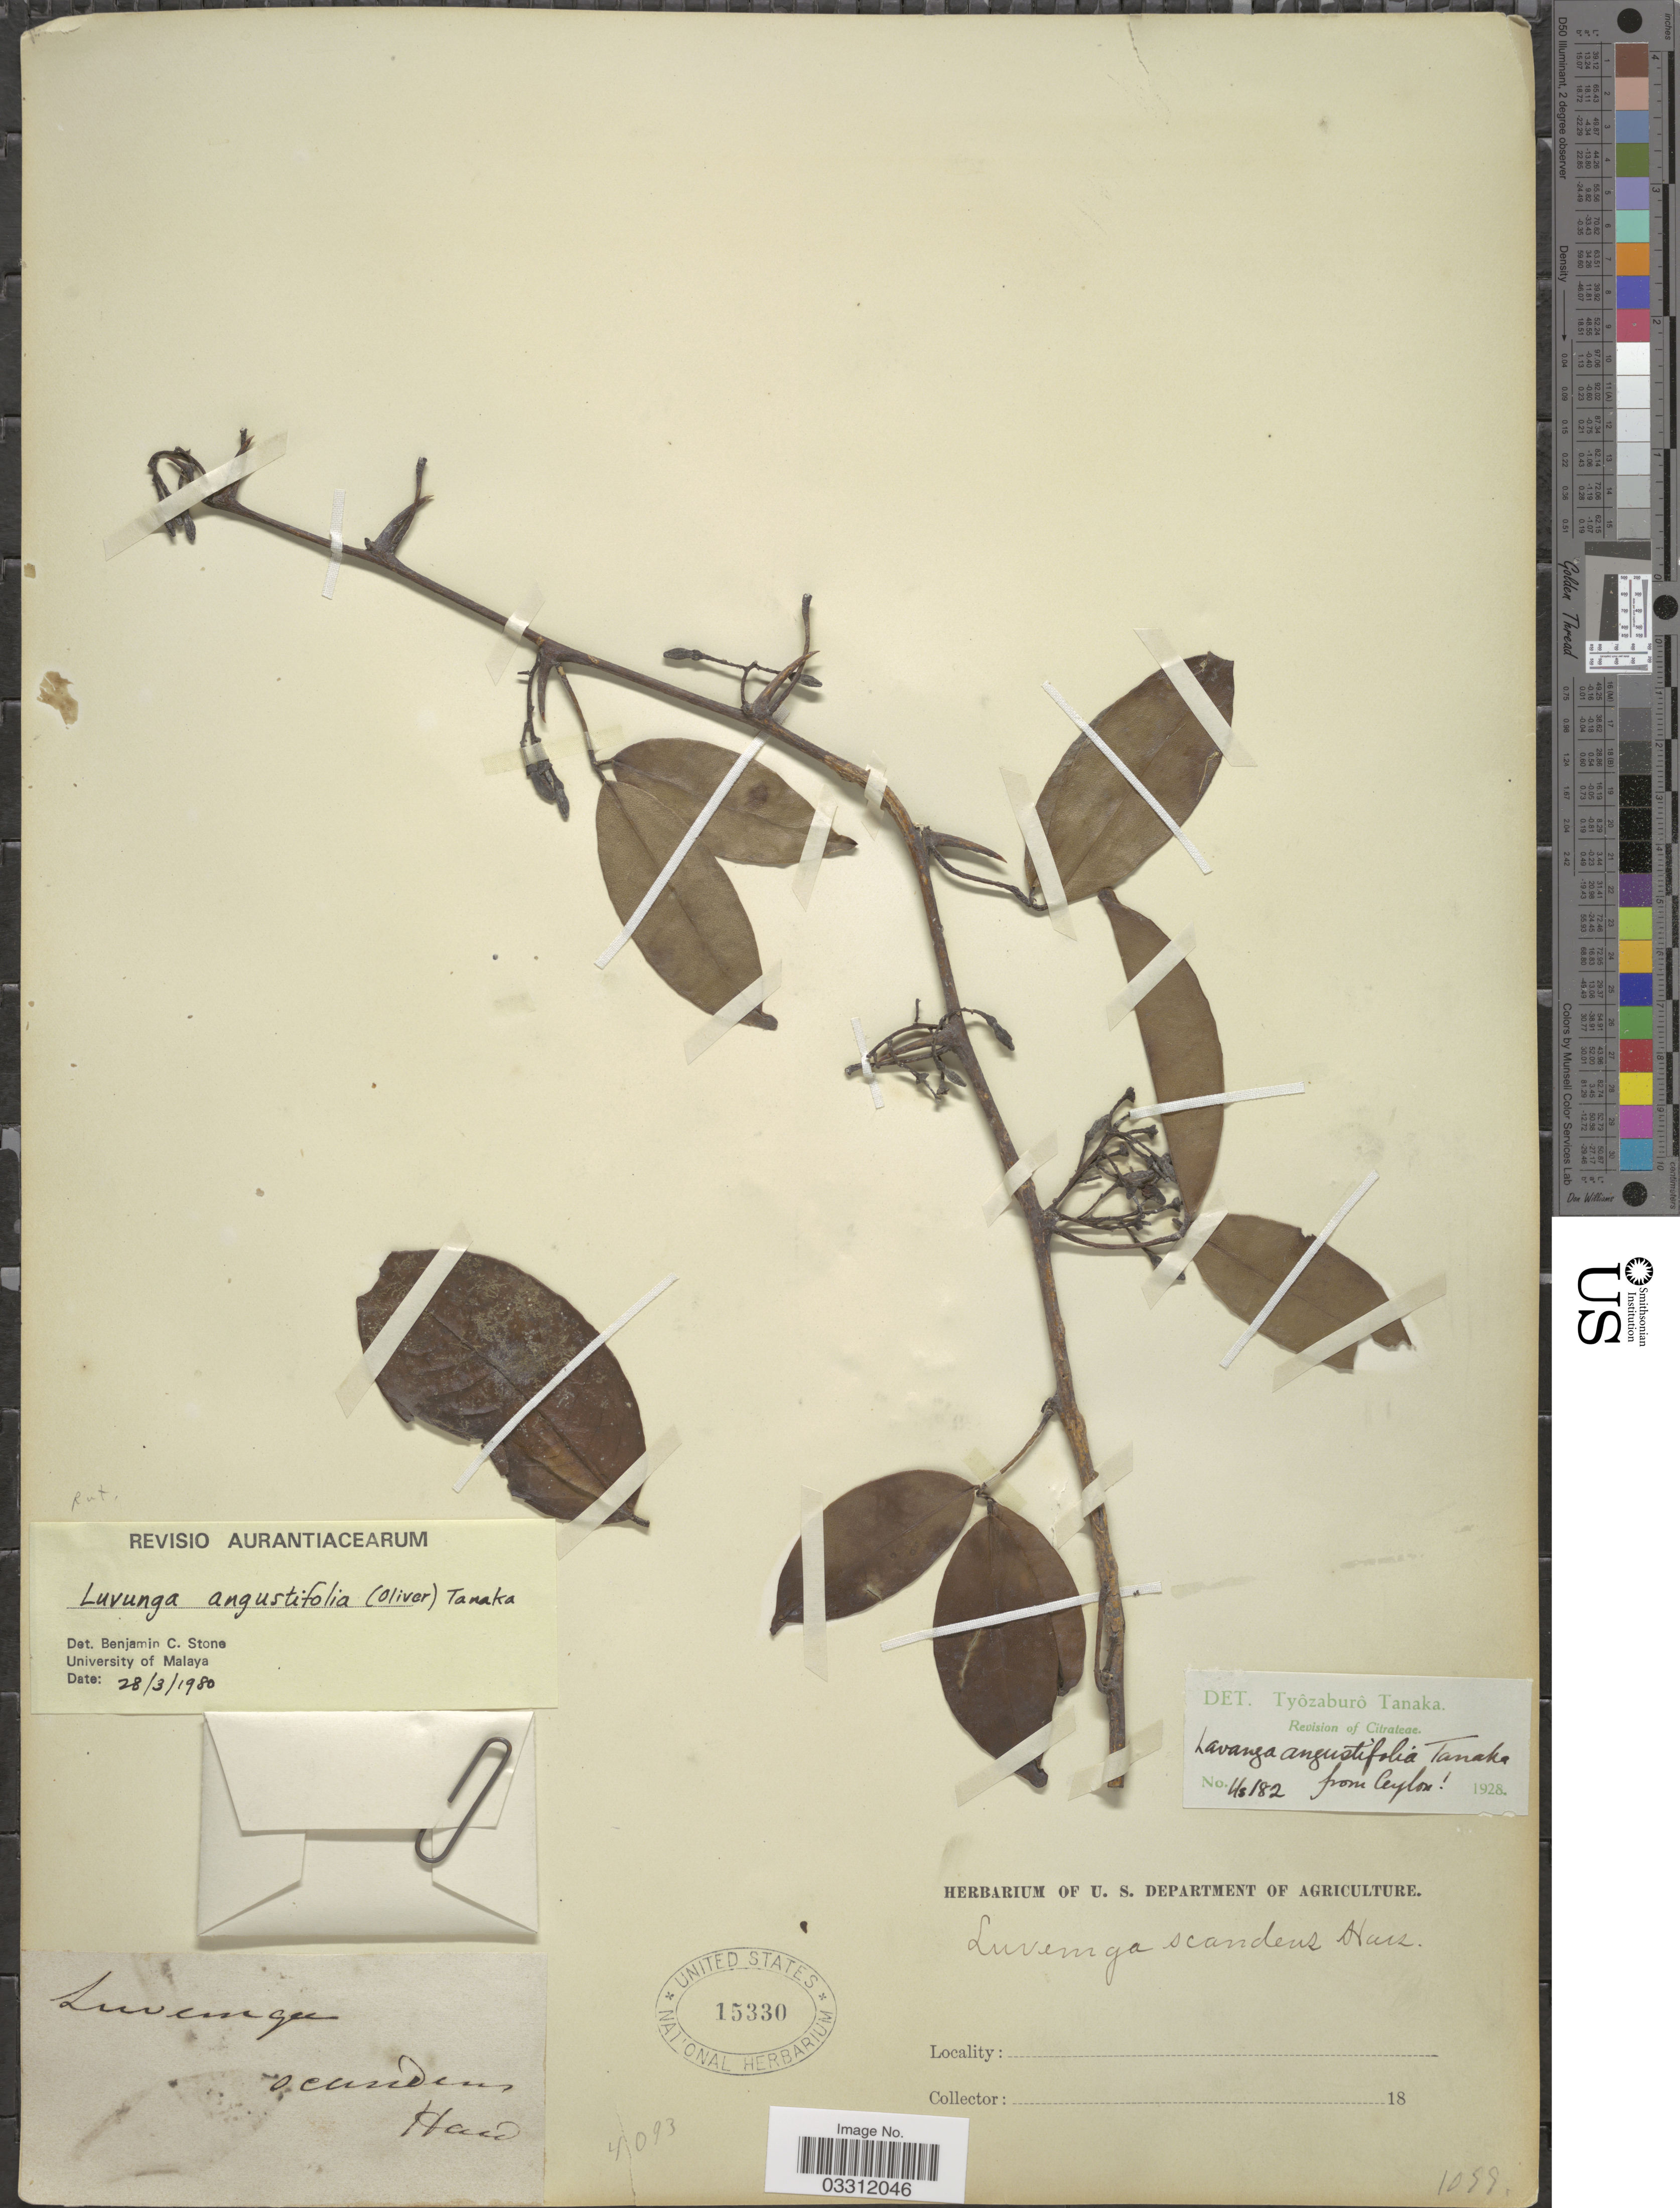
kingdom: Plantae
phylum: Tracheophyta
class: Magnoliopsida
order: Sapindales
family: Rutaceae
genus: Luvunga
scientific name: Luvunga angustifolia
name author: (Oliv.) Tanaka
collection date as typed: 18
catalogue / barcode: US 15330